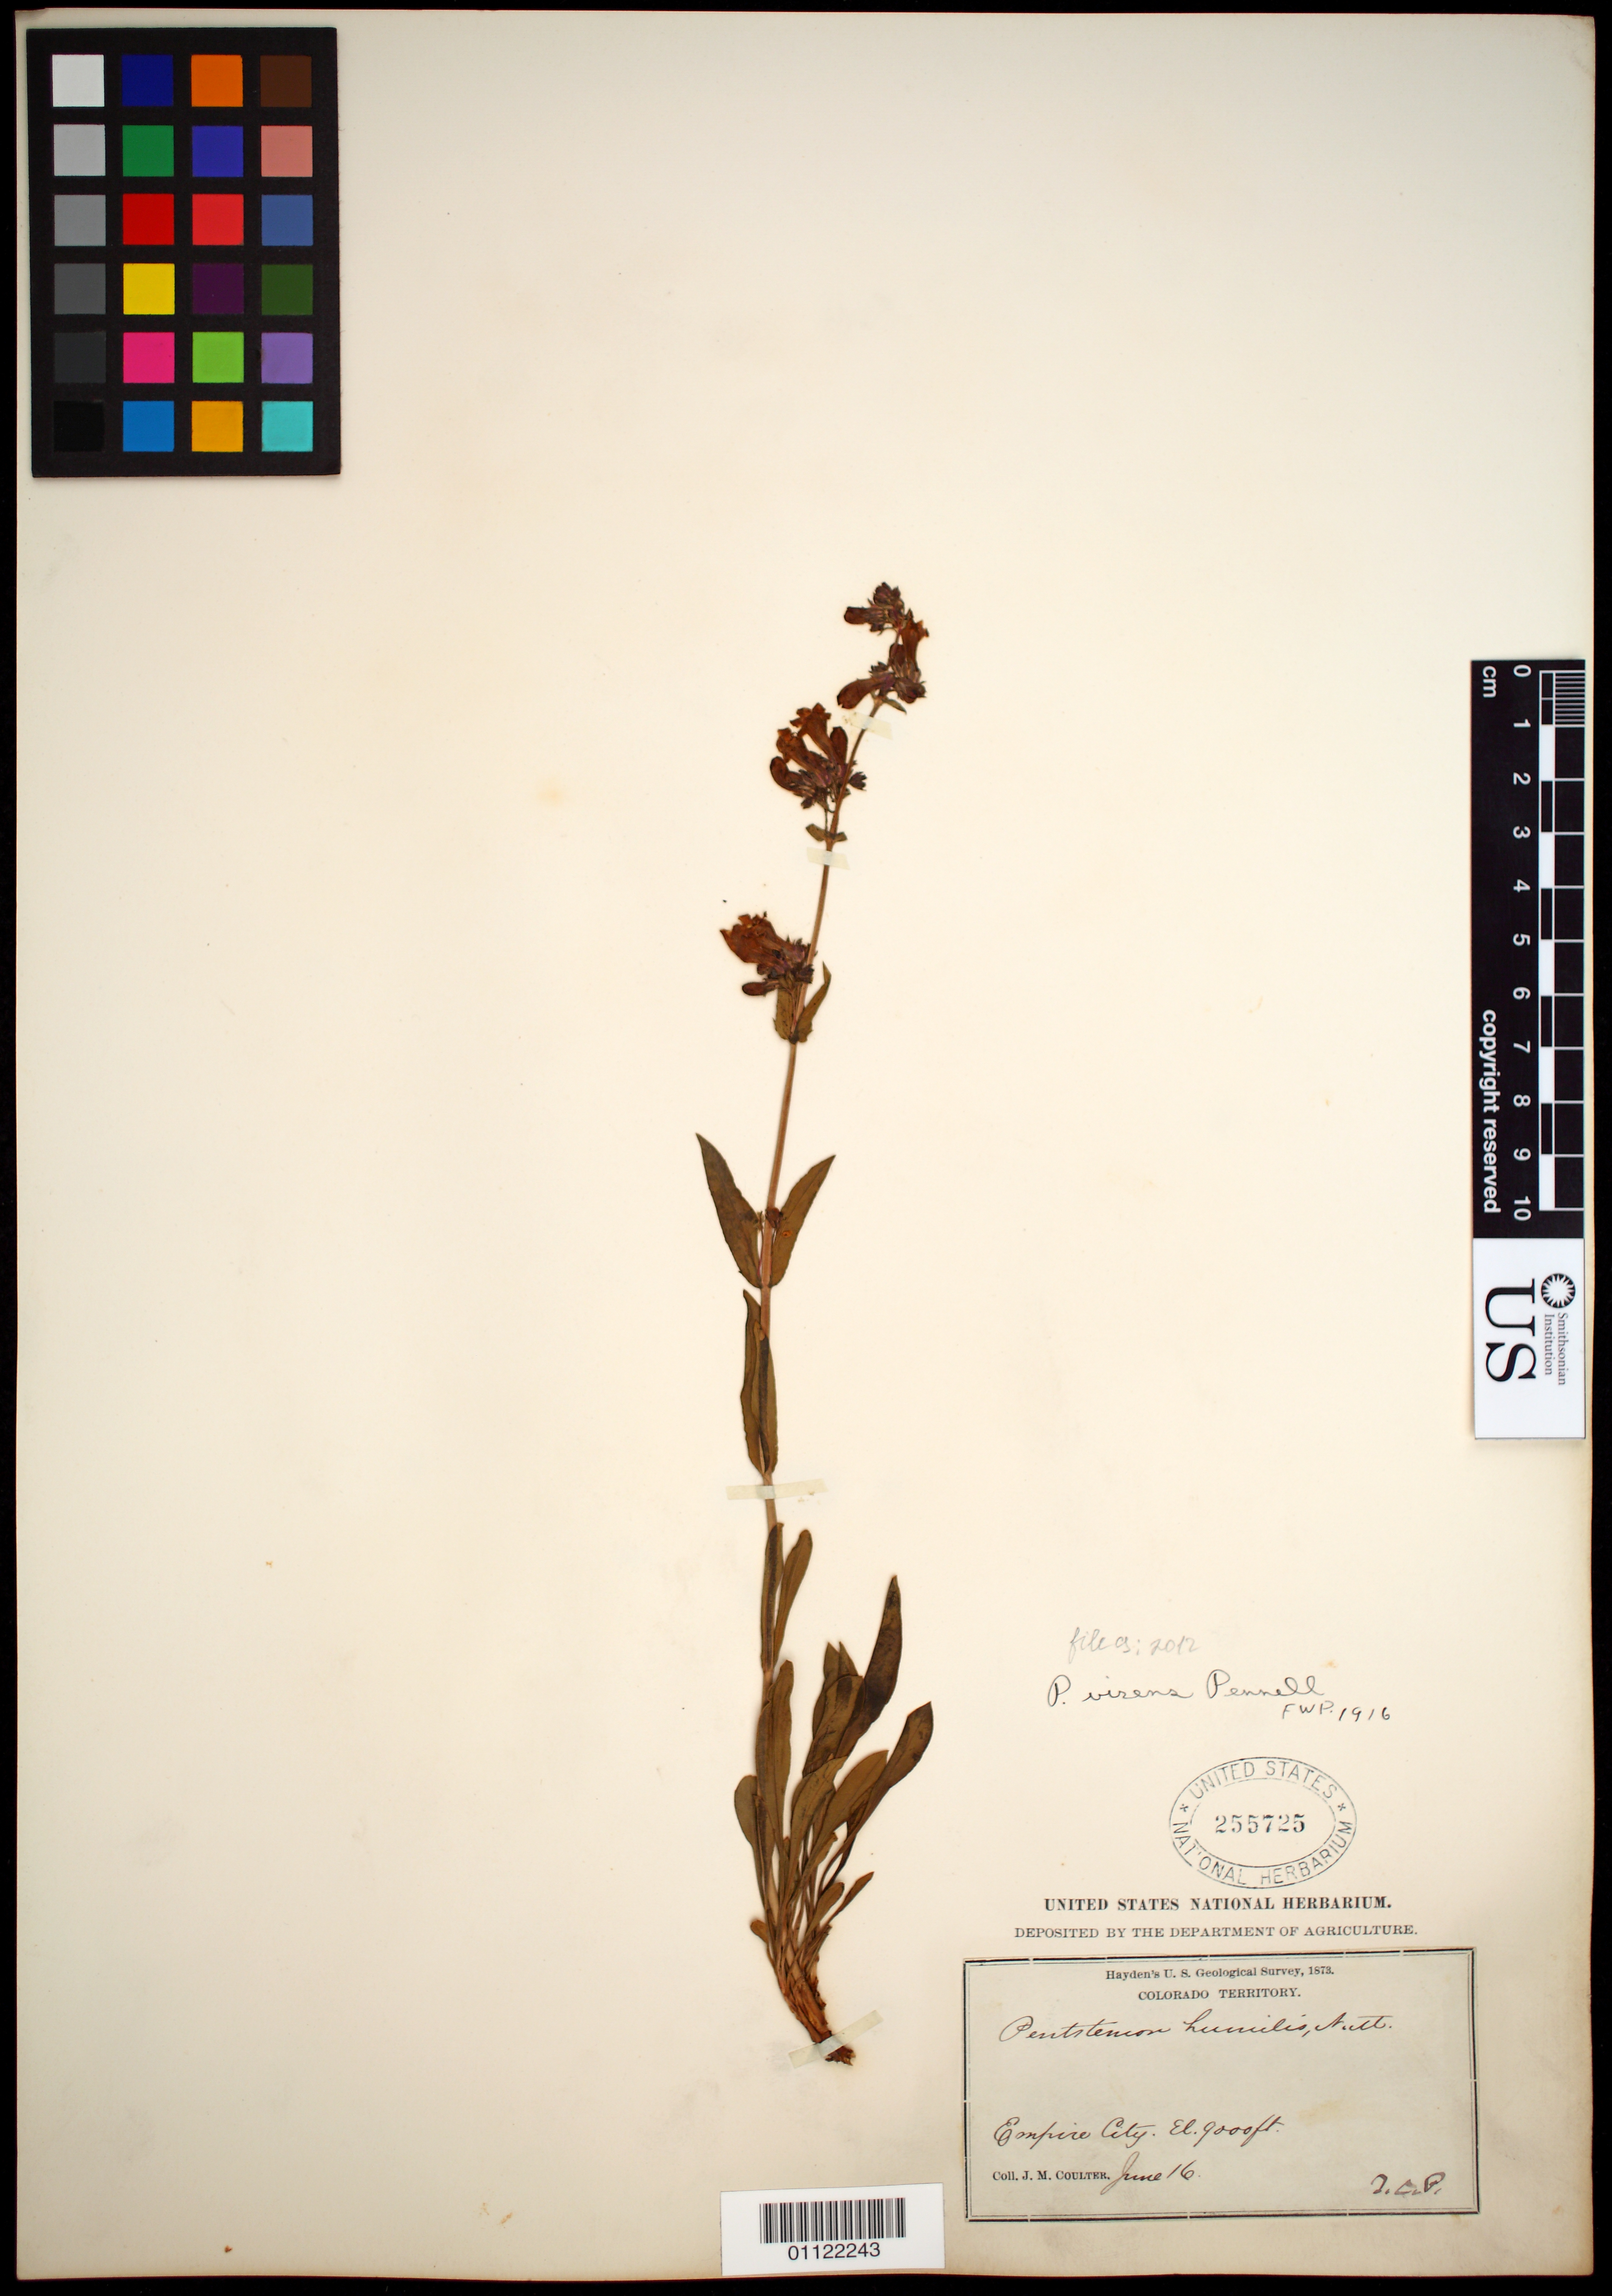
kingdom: Plantae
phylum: Tracheophyta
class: Magnoliopsida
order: Lamiales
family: Plantaginaceae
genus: Penstemon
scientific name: Penstemon virens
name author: Pennell ex Rydb.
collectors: J. M. Coulter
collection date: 1873-06-16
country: United States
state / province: Colorado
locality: Empire City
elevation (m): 2743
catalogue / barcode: US 255725